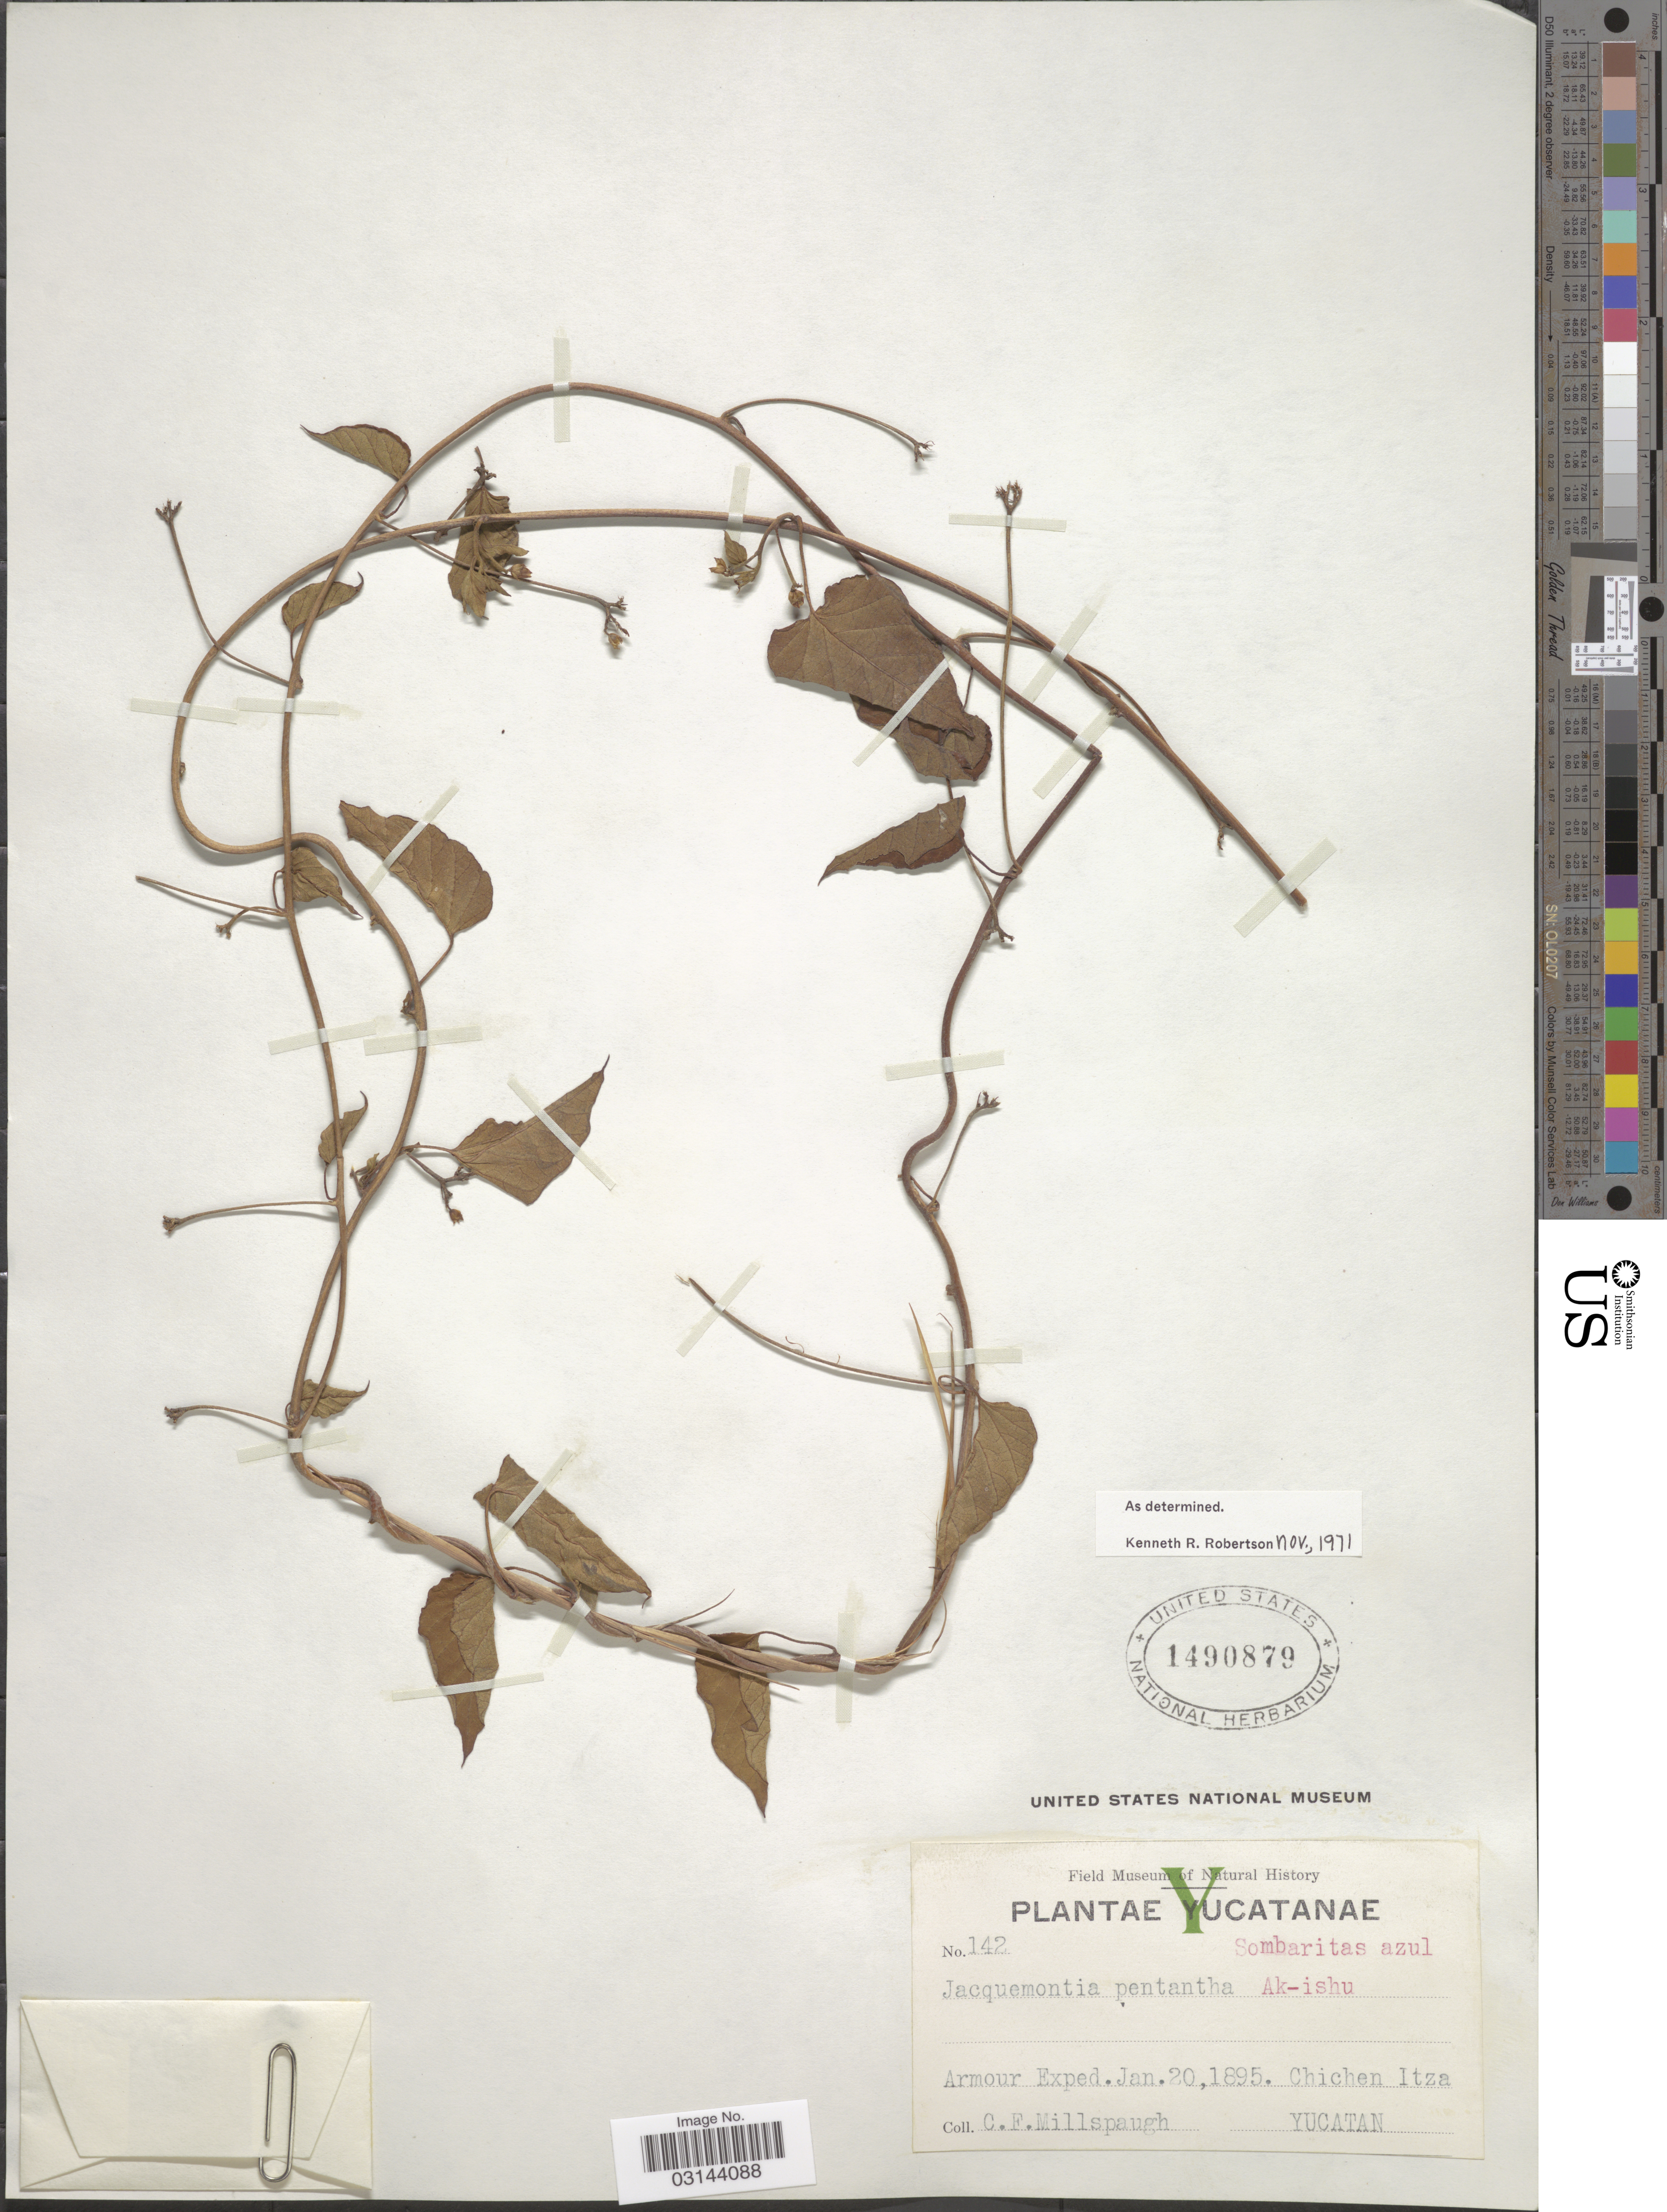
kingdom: Plantae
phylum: Tracheophyta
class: Magnoliopsida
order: Solanales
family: Convolvulaceae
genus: Jacquemontia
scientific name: Jacquemontia pentanthos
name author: (Jacq.) G. Don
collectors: C. F. Millspaugh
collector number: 142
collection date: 1895-01-20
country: Mexico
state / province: Yucatán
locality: Yucatanae, Chichen Itza.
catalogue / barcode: US 1490879